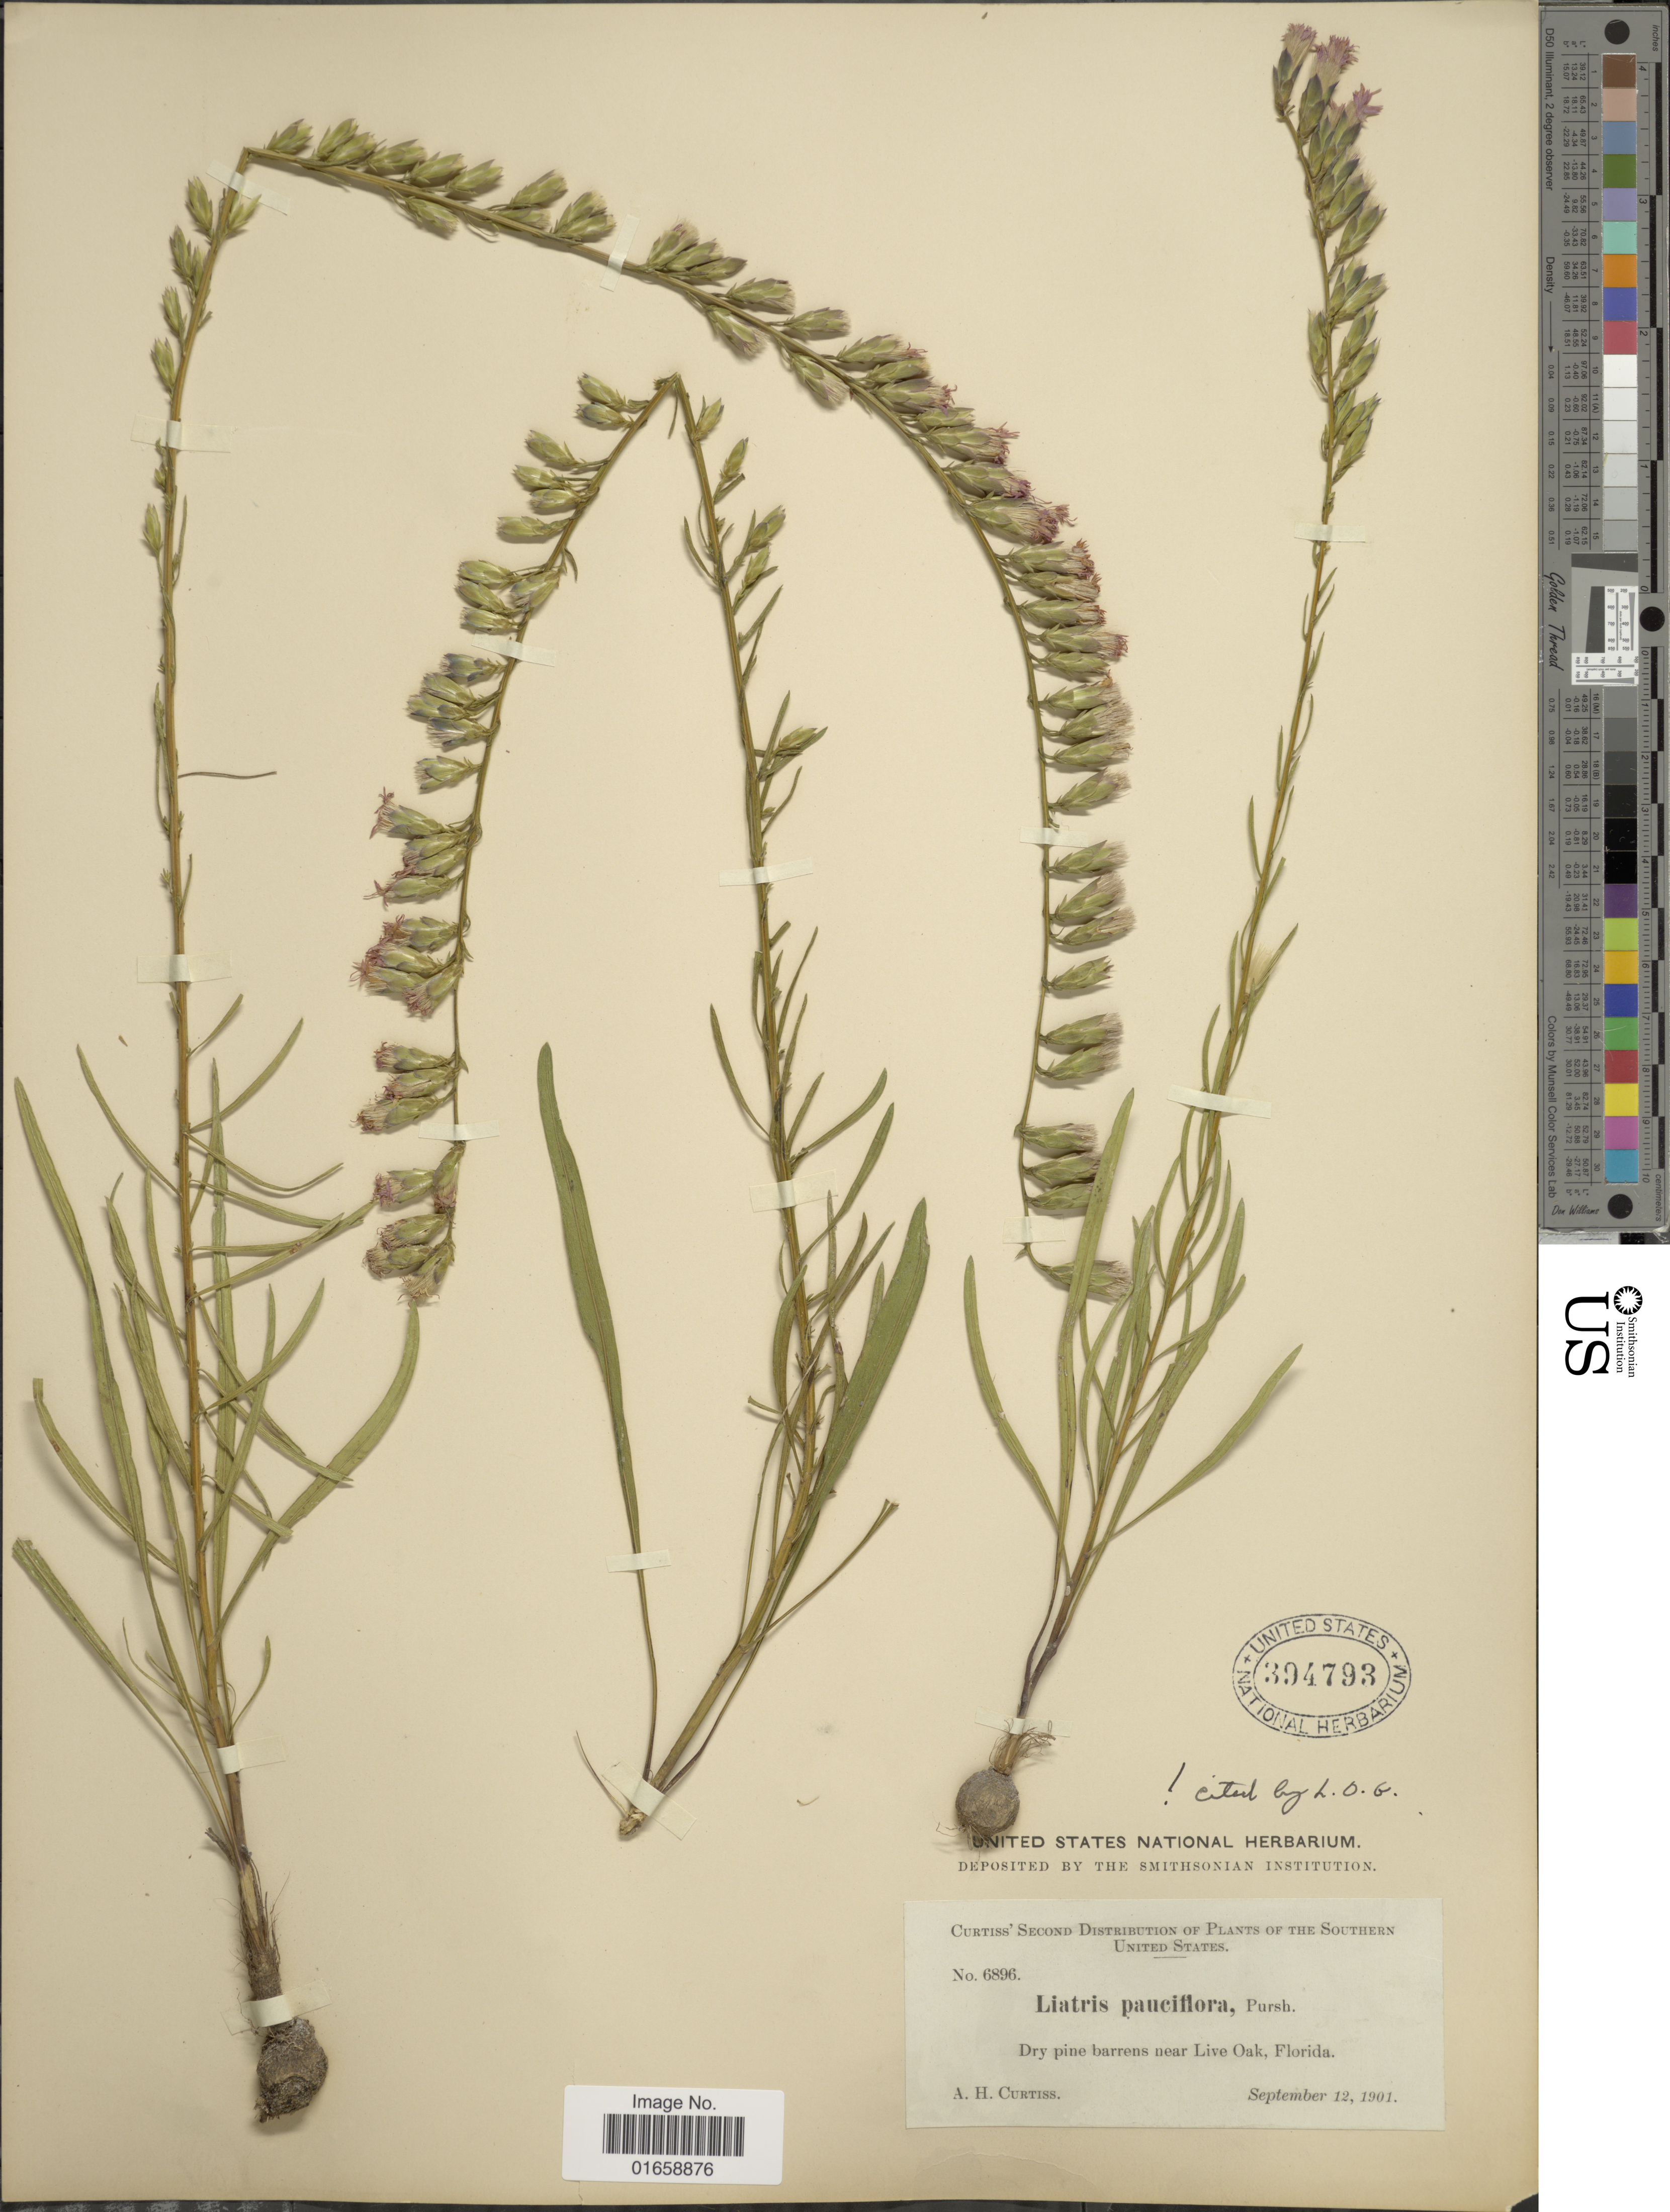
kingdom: Plantae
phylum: Tracheophyta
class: Magnoliopsida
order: Asterales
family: Asteraceae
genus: Liatris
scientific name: Liatris pauciflora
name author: Pursh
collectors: A. H. Curtiss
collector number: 6896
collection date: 1901-09-12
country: United States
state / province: Florida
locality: The Southern United States, Dry pine barrens near Live oak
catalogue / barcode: US 394793